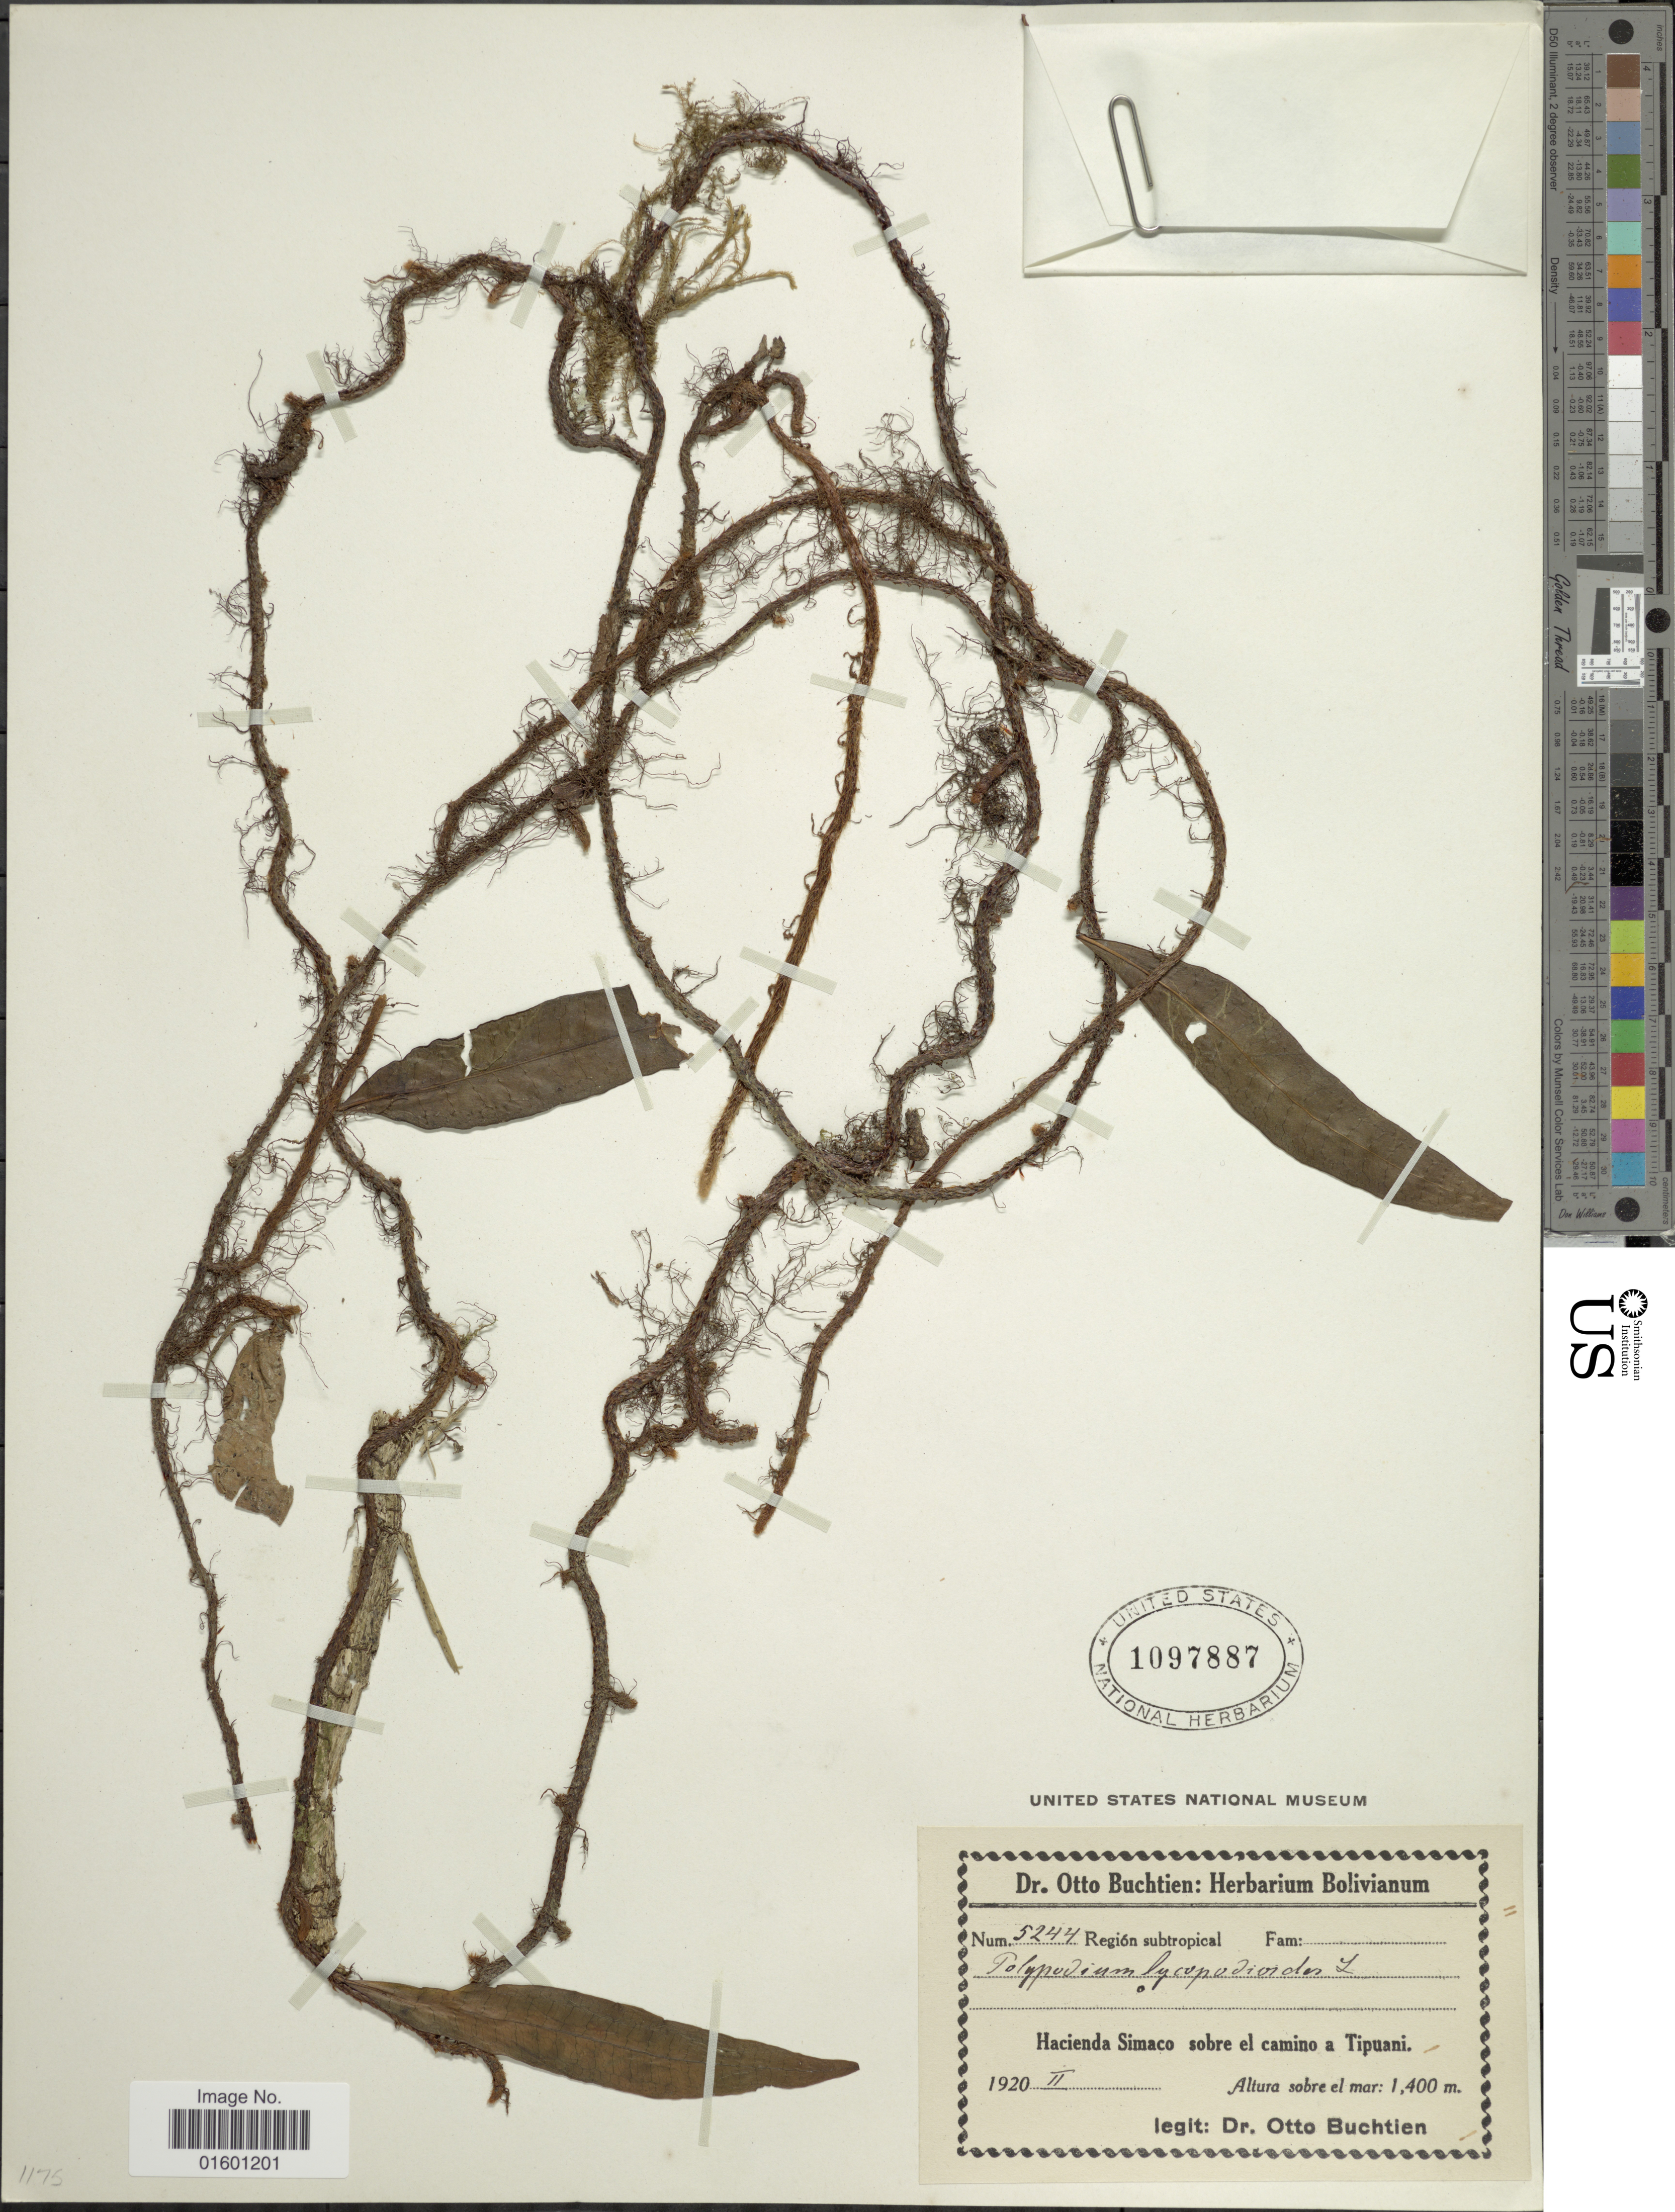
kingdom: Plantae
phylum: Tracheophyta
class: Polypodiopsida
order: Polypodiales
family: Polypodiaceae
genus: Microgramma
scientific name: Microgramma lycopodioides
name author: (L.) Copel.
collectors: O. Buchtien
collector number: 5244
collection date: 1920-02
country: Bolivia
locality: Region subtropical. Haciendo Simaco sobre el camino a Tipuani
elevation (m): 1400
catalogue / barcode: US 1097887